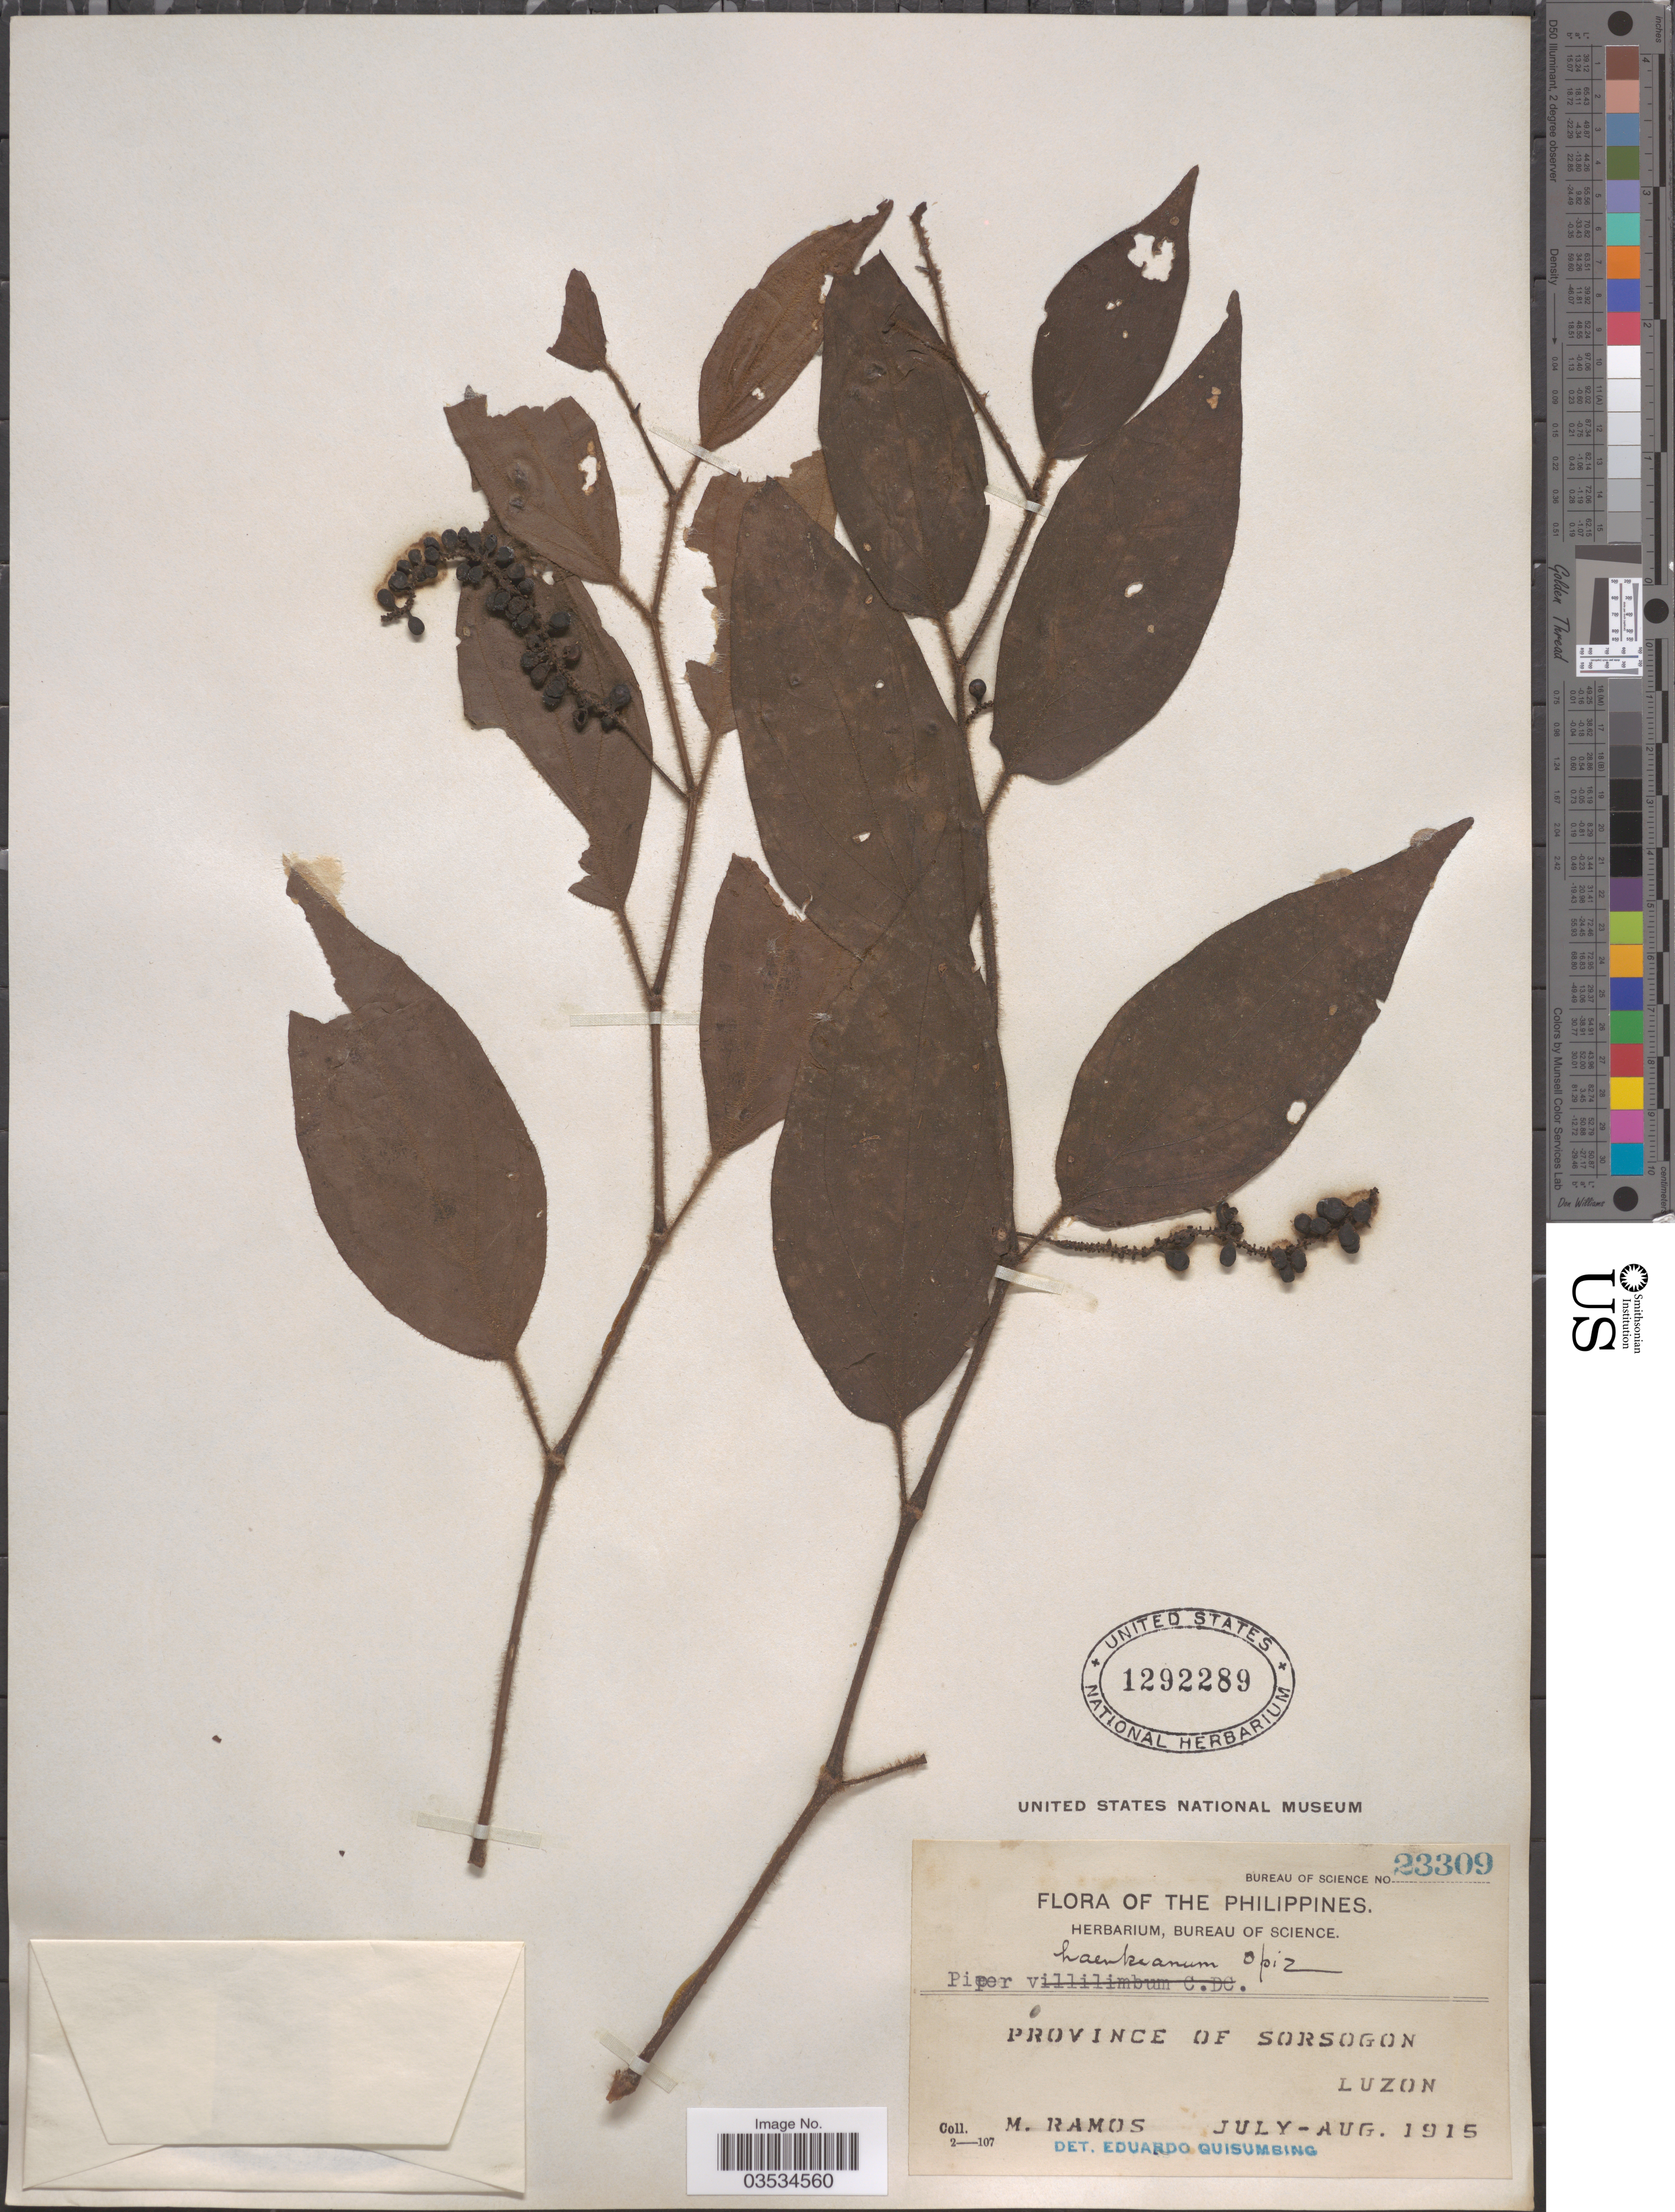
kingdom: Plantae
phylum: Tracheophyta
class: Magnoliopsida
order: Piperales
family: Piperaceae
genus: Piper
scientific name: Piper haenkeanum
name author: Opiz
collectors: M. Ramos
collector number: Bureau of Science 23309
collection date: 1915-07/1915-08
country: Philippines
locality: Province of Sorsogon. Luzon.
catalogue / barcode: US 1292289